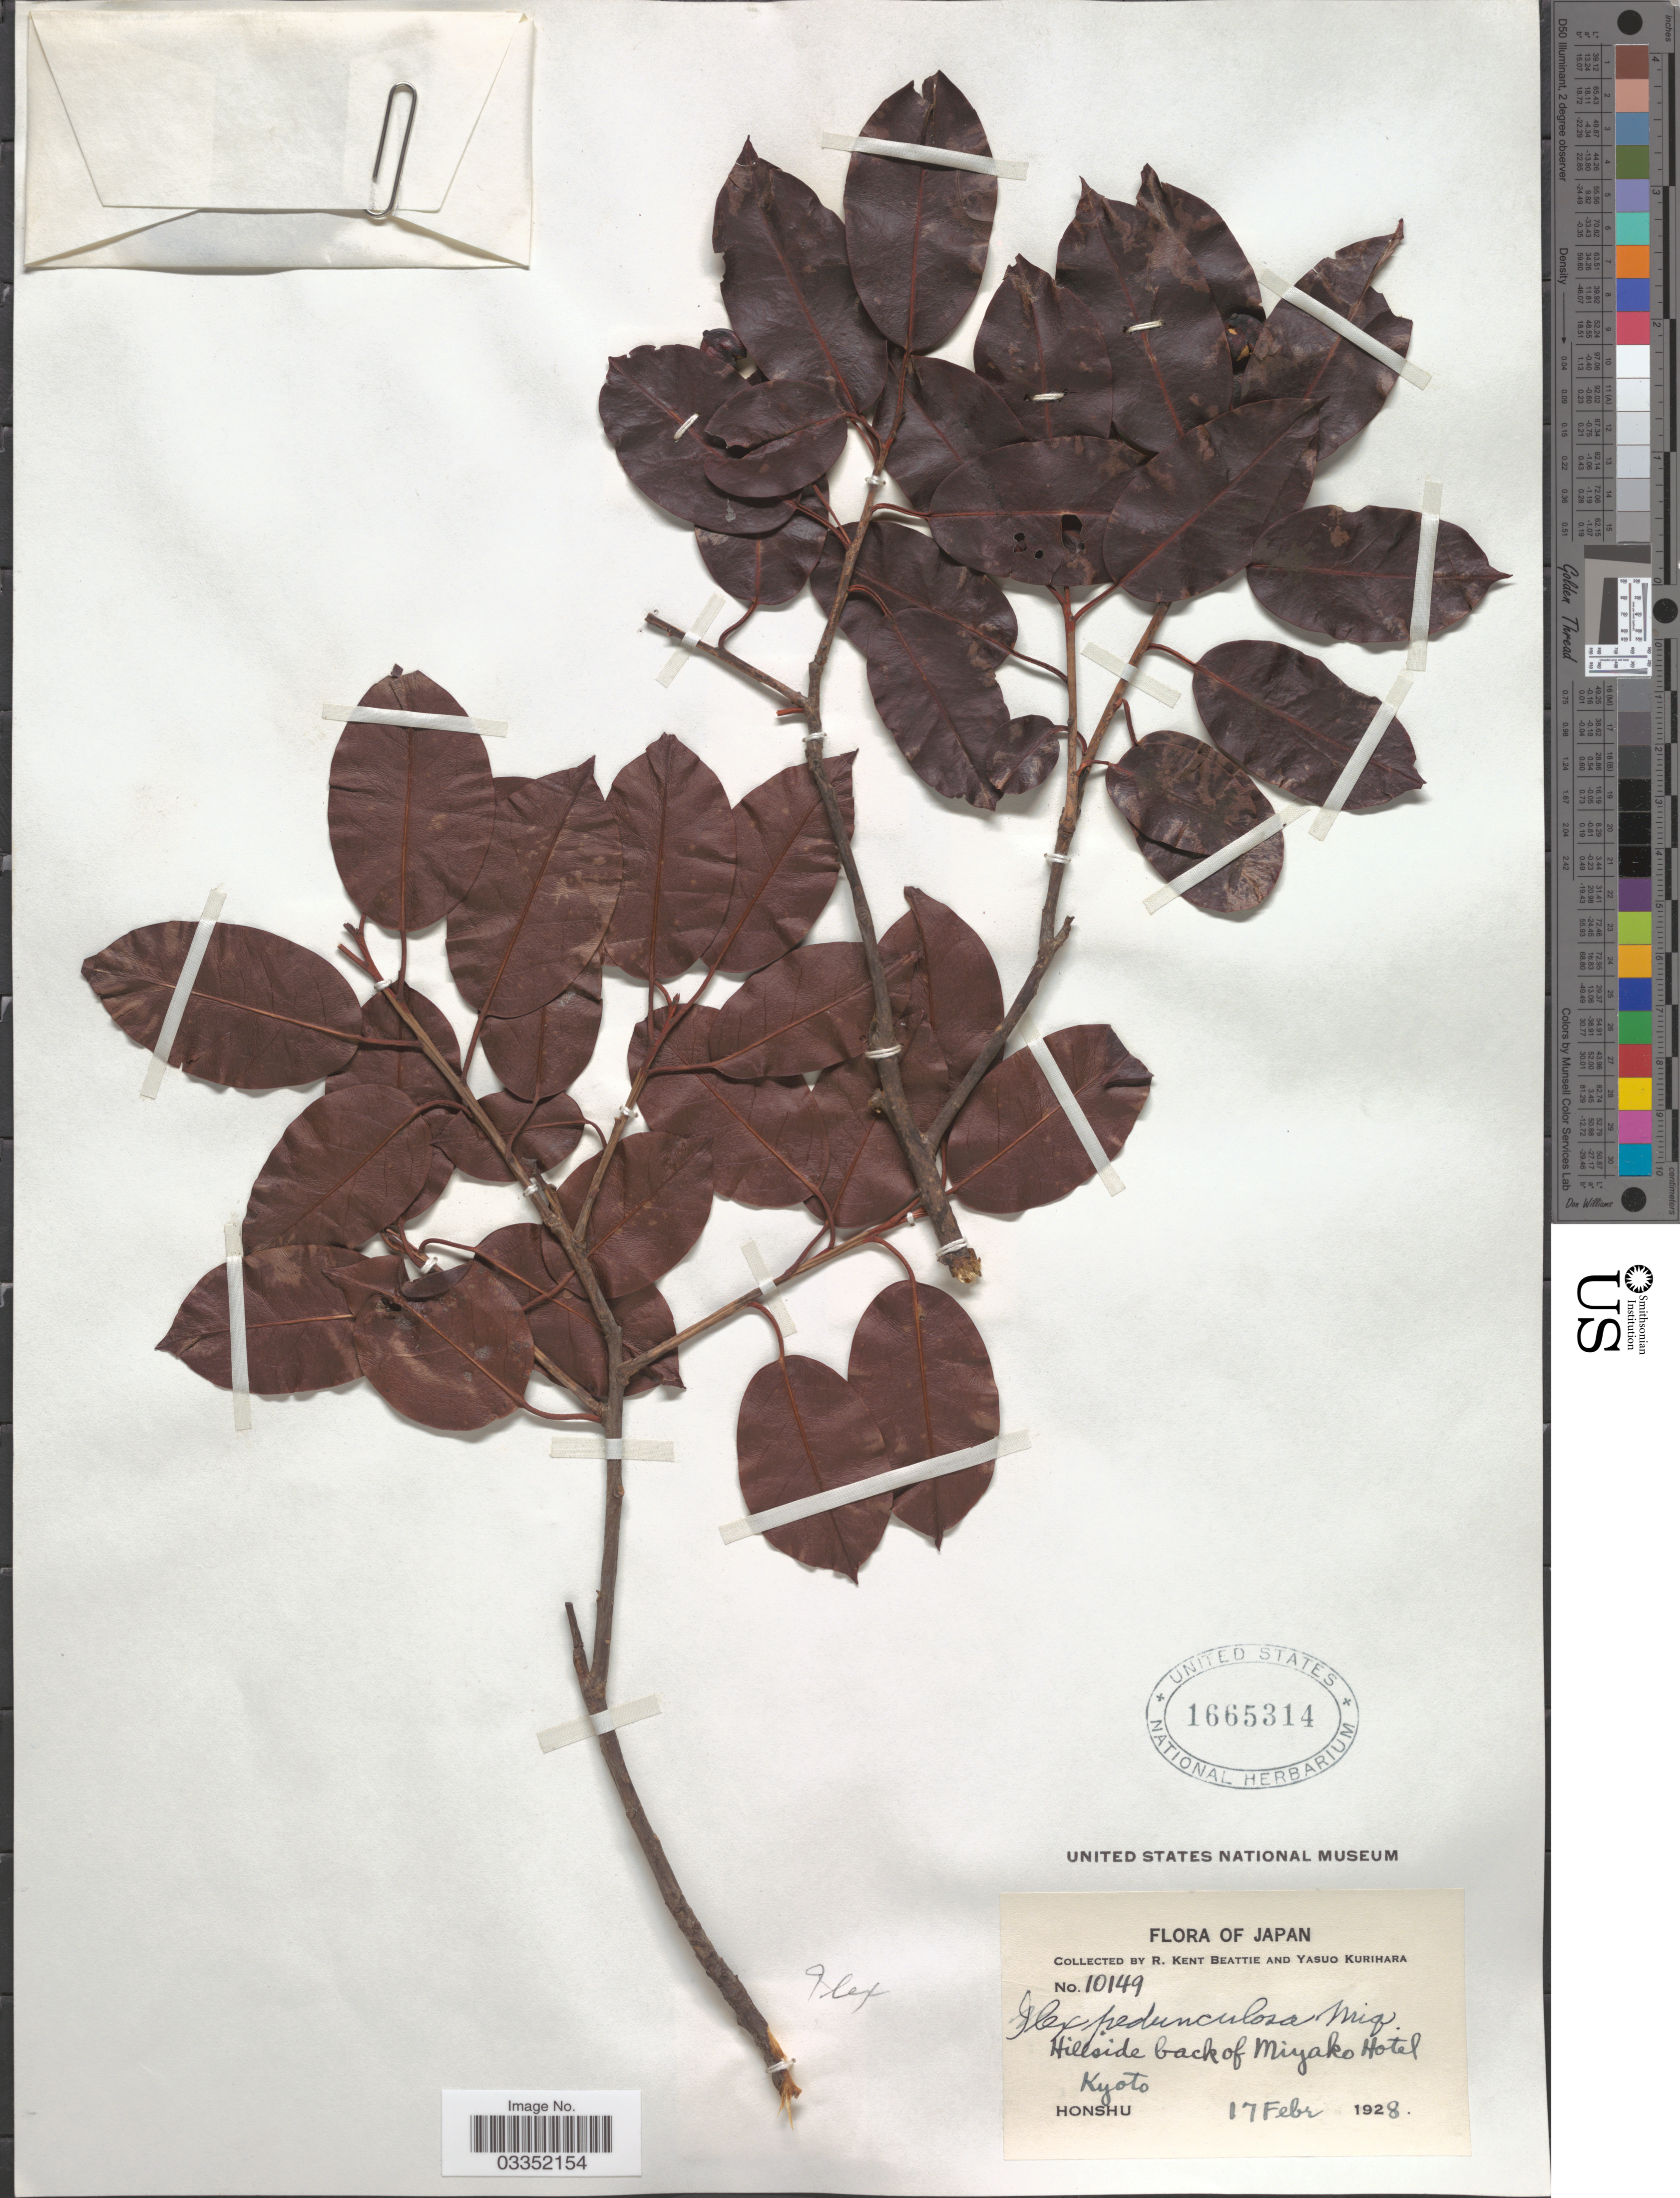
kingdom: Plantae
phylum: Tracheophyta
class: Magnoliopsida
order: Aquifoliales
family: Aquifoliaceae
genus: Ilex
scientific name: Ilex pedunculosa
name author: Miq.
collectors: R. K. Beattie & Y. Kurihara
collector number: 10149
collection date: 1928-02-17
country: Japan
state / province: Kyoto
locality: Hillside back of Miyako Hotel.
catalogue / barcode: US 1665314